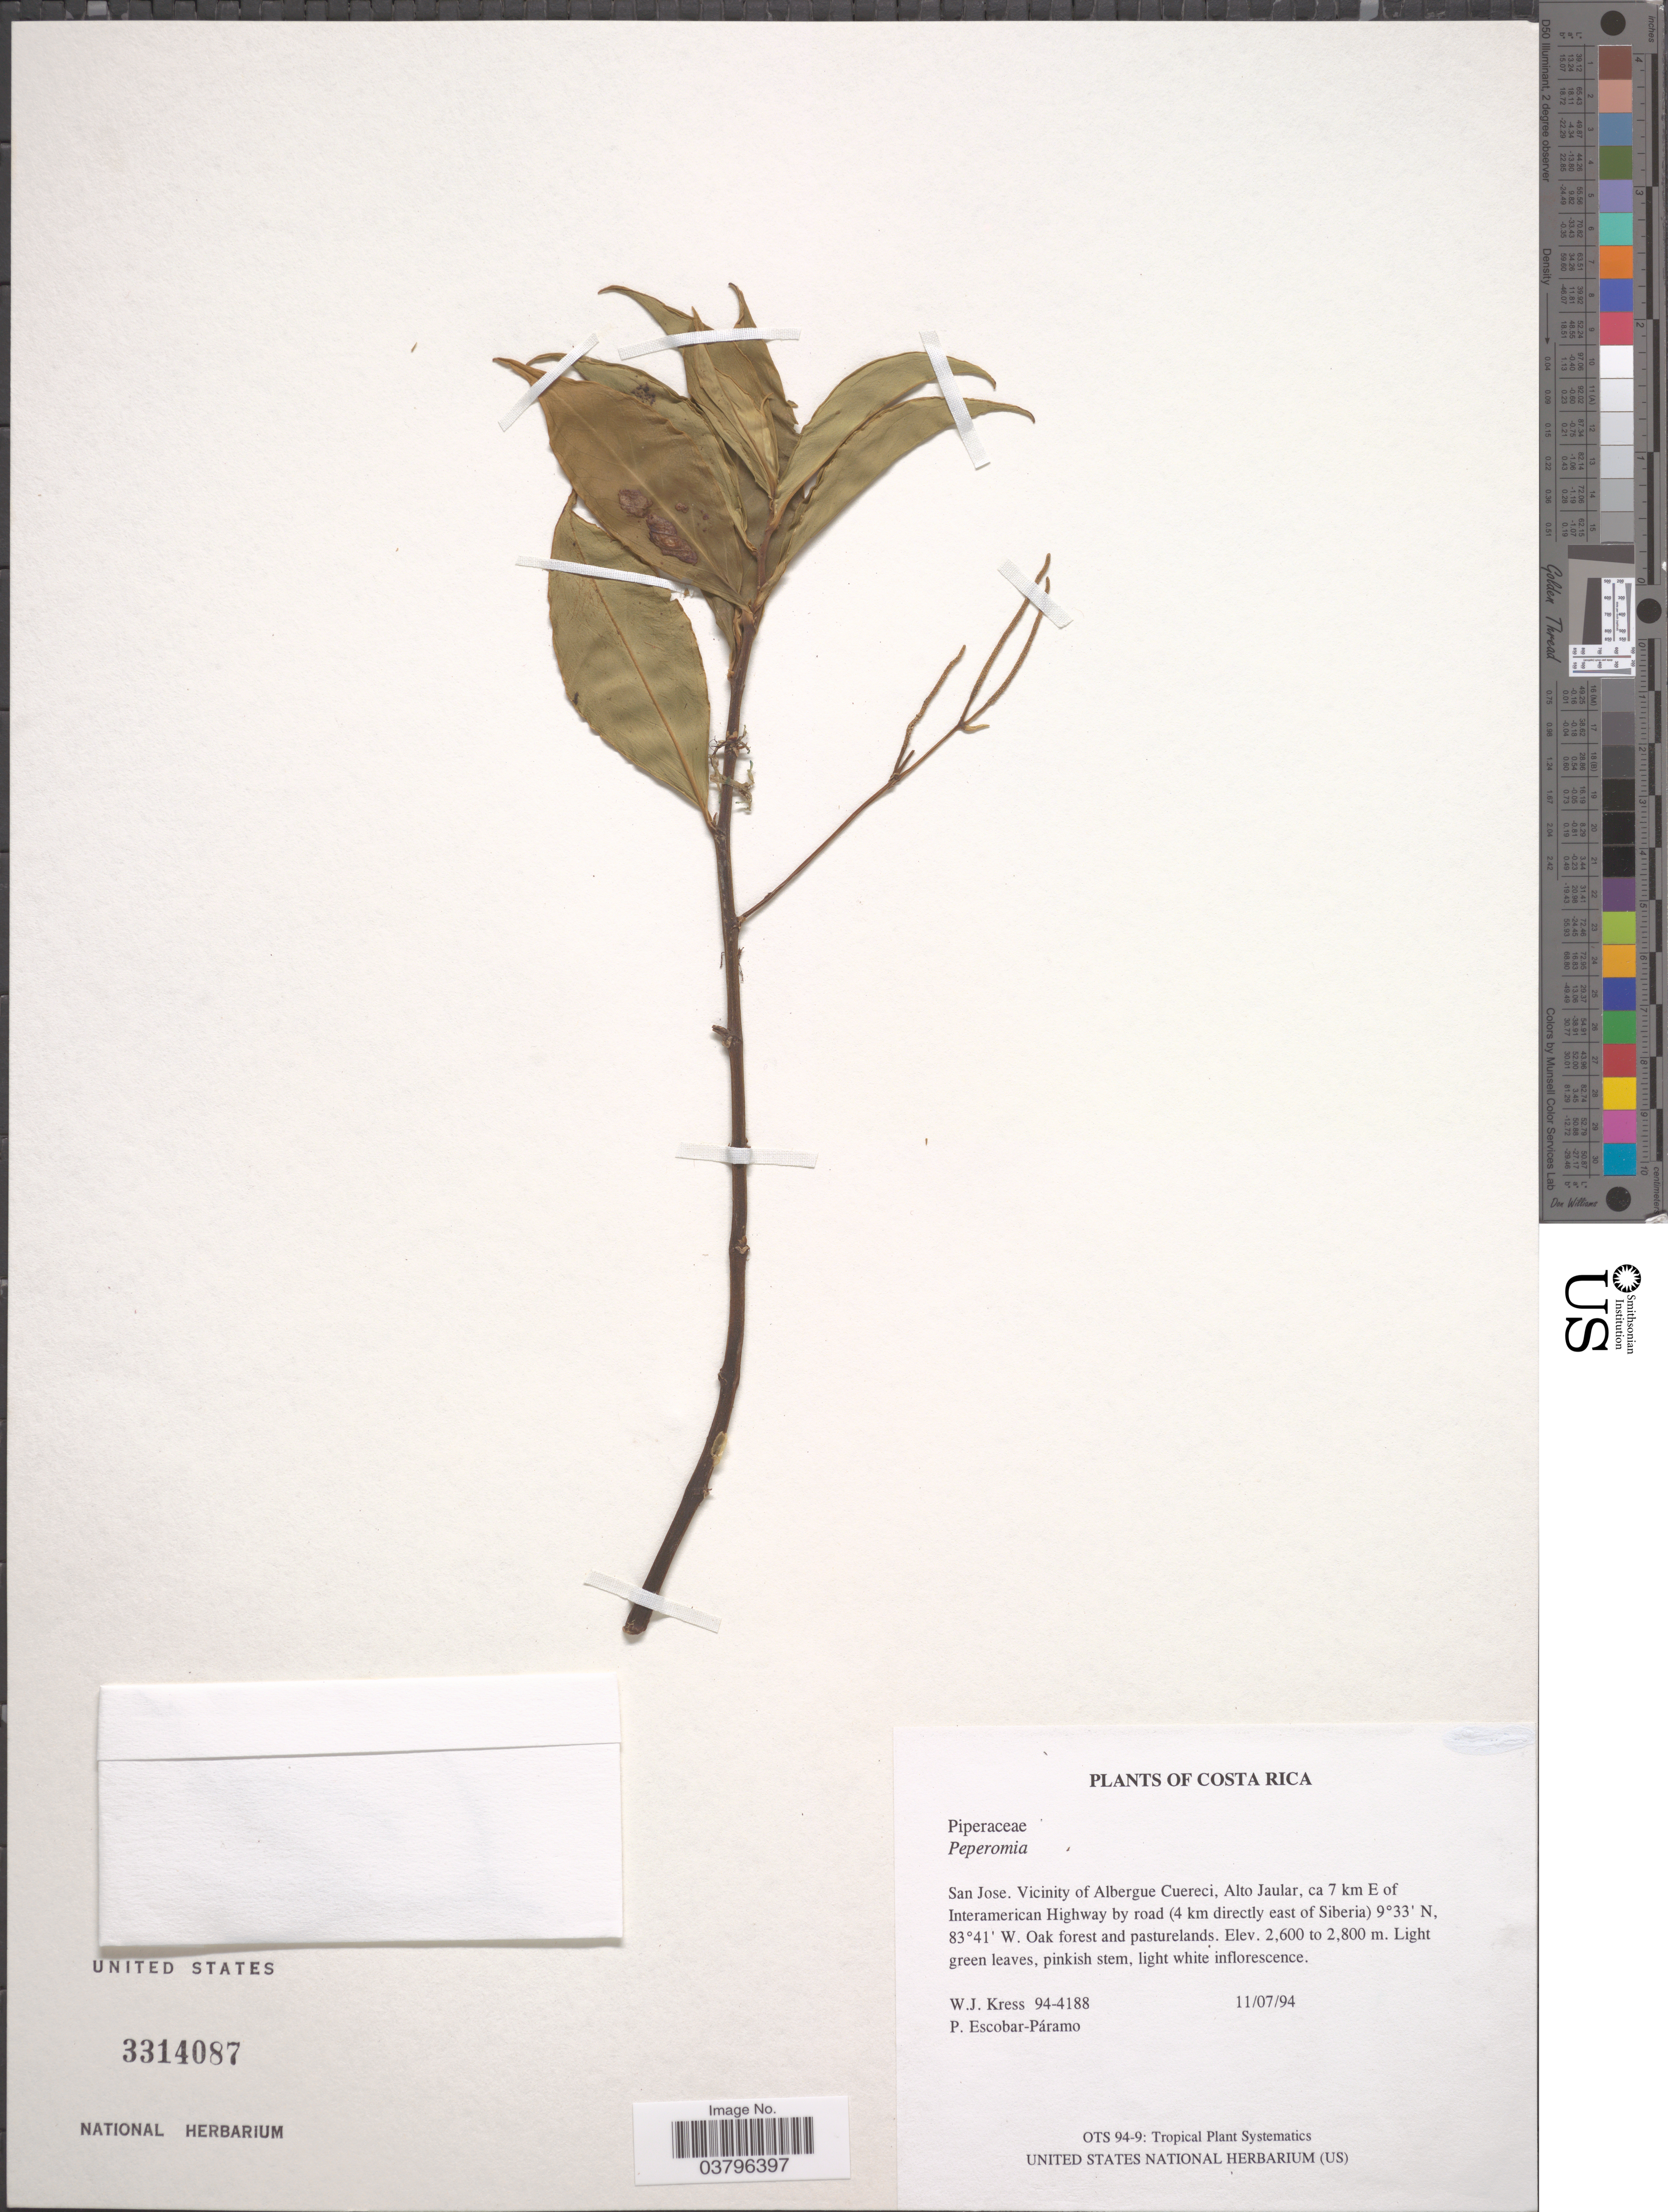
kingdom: Plantae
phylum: Tracheophyta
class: Magnoliopsida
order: Piperales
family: Piperaceae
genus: Peperomia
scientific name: Peperomia duricaulis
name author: Trel. in Woodson & Schery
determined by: Jiménez, José Estaban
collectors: W. J. Kress & P. Escobar-Páramo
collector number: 94-4188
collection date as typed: Transcribed d/m/y: 11/7/94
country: Costa Rica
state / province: San José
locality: Vicinity of Albergue Cuereci, ca 7 km E of Interamerican Highway by road (4 km directly east of Siberia).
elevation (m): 2600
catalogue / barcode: US 3314087